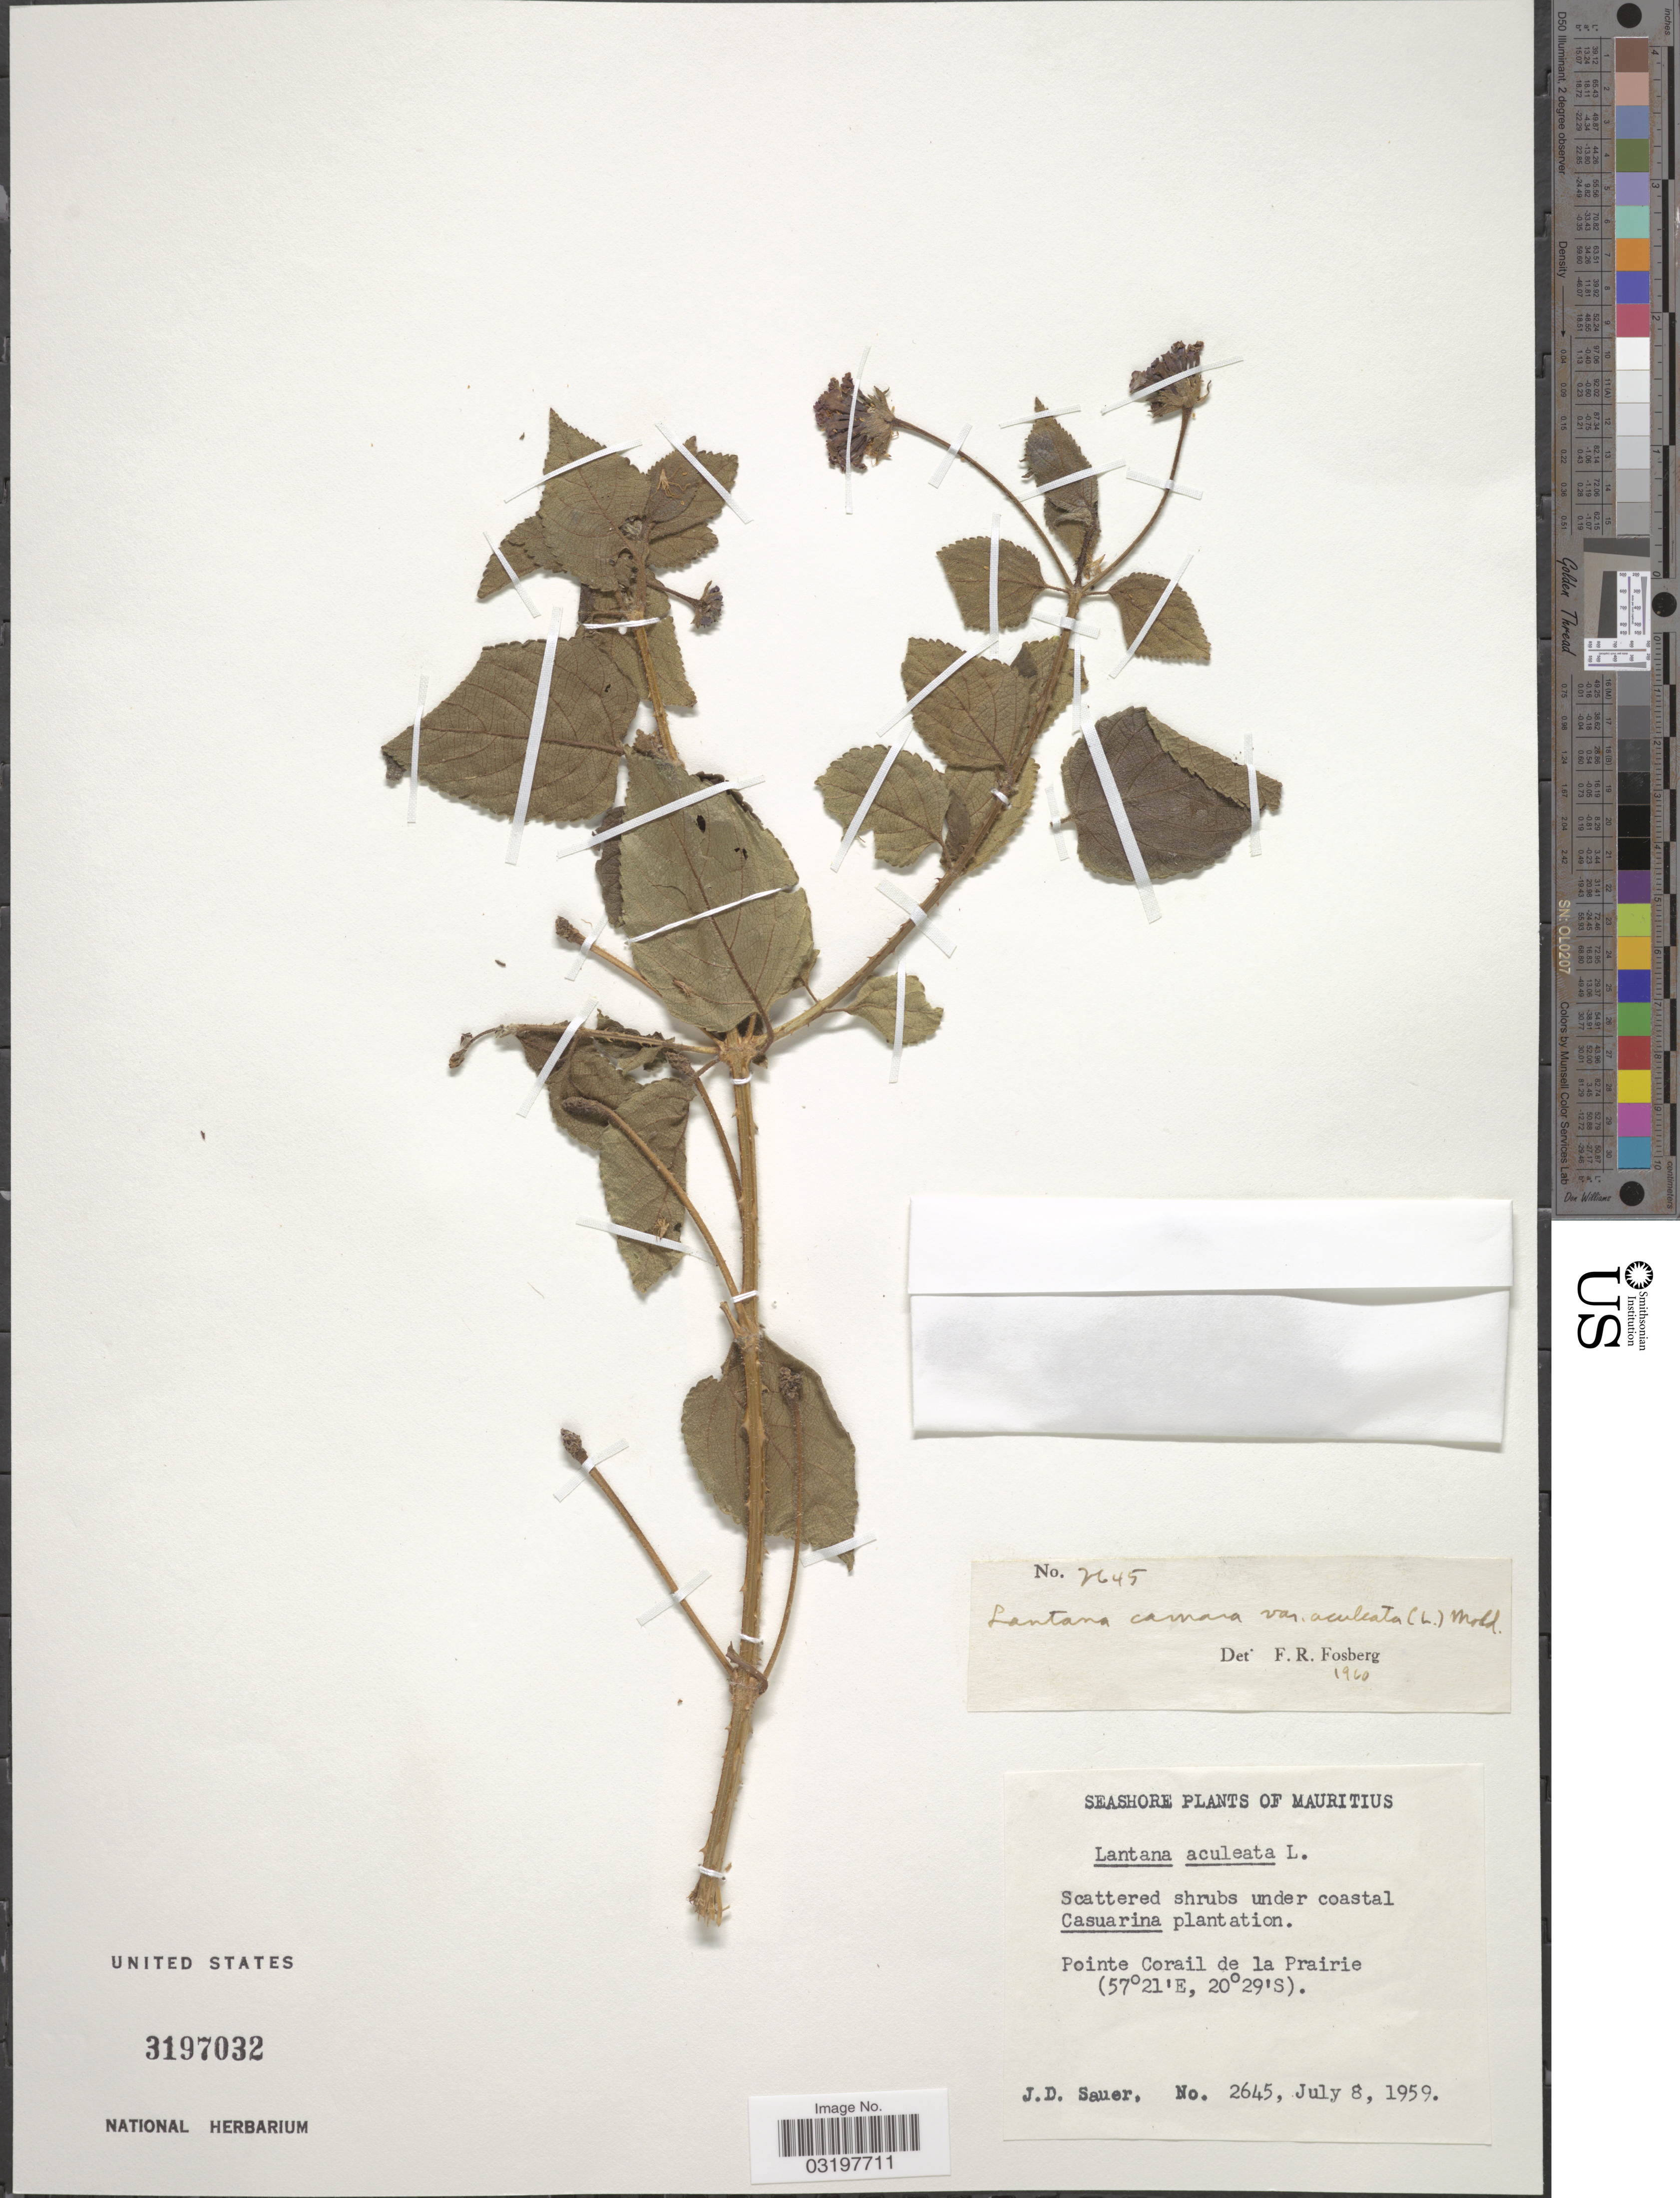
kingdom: Plantae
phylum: Tracheophyta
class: Magnoliopsida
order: Lamiales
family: Verbenaceae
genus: Lantana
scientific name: Lantana camara var. aculeata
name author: (L.) Moldenke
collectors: J. D. Sauer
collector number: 2645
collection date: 1959-07-08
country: Mauritius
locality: Seashore plants of Mauritius, Pointe Corail de la Prairie.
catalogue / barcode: US 3197032